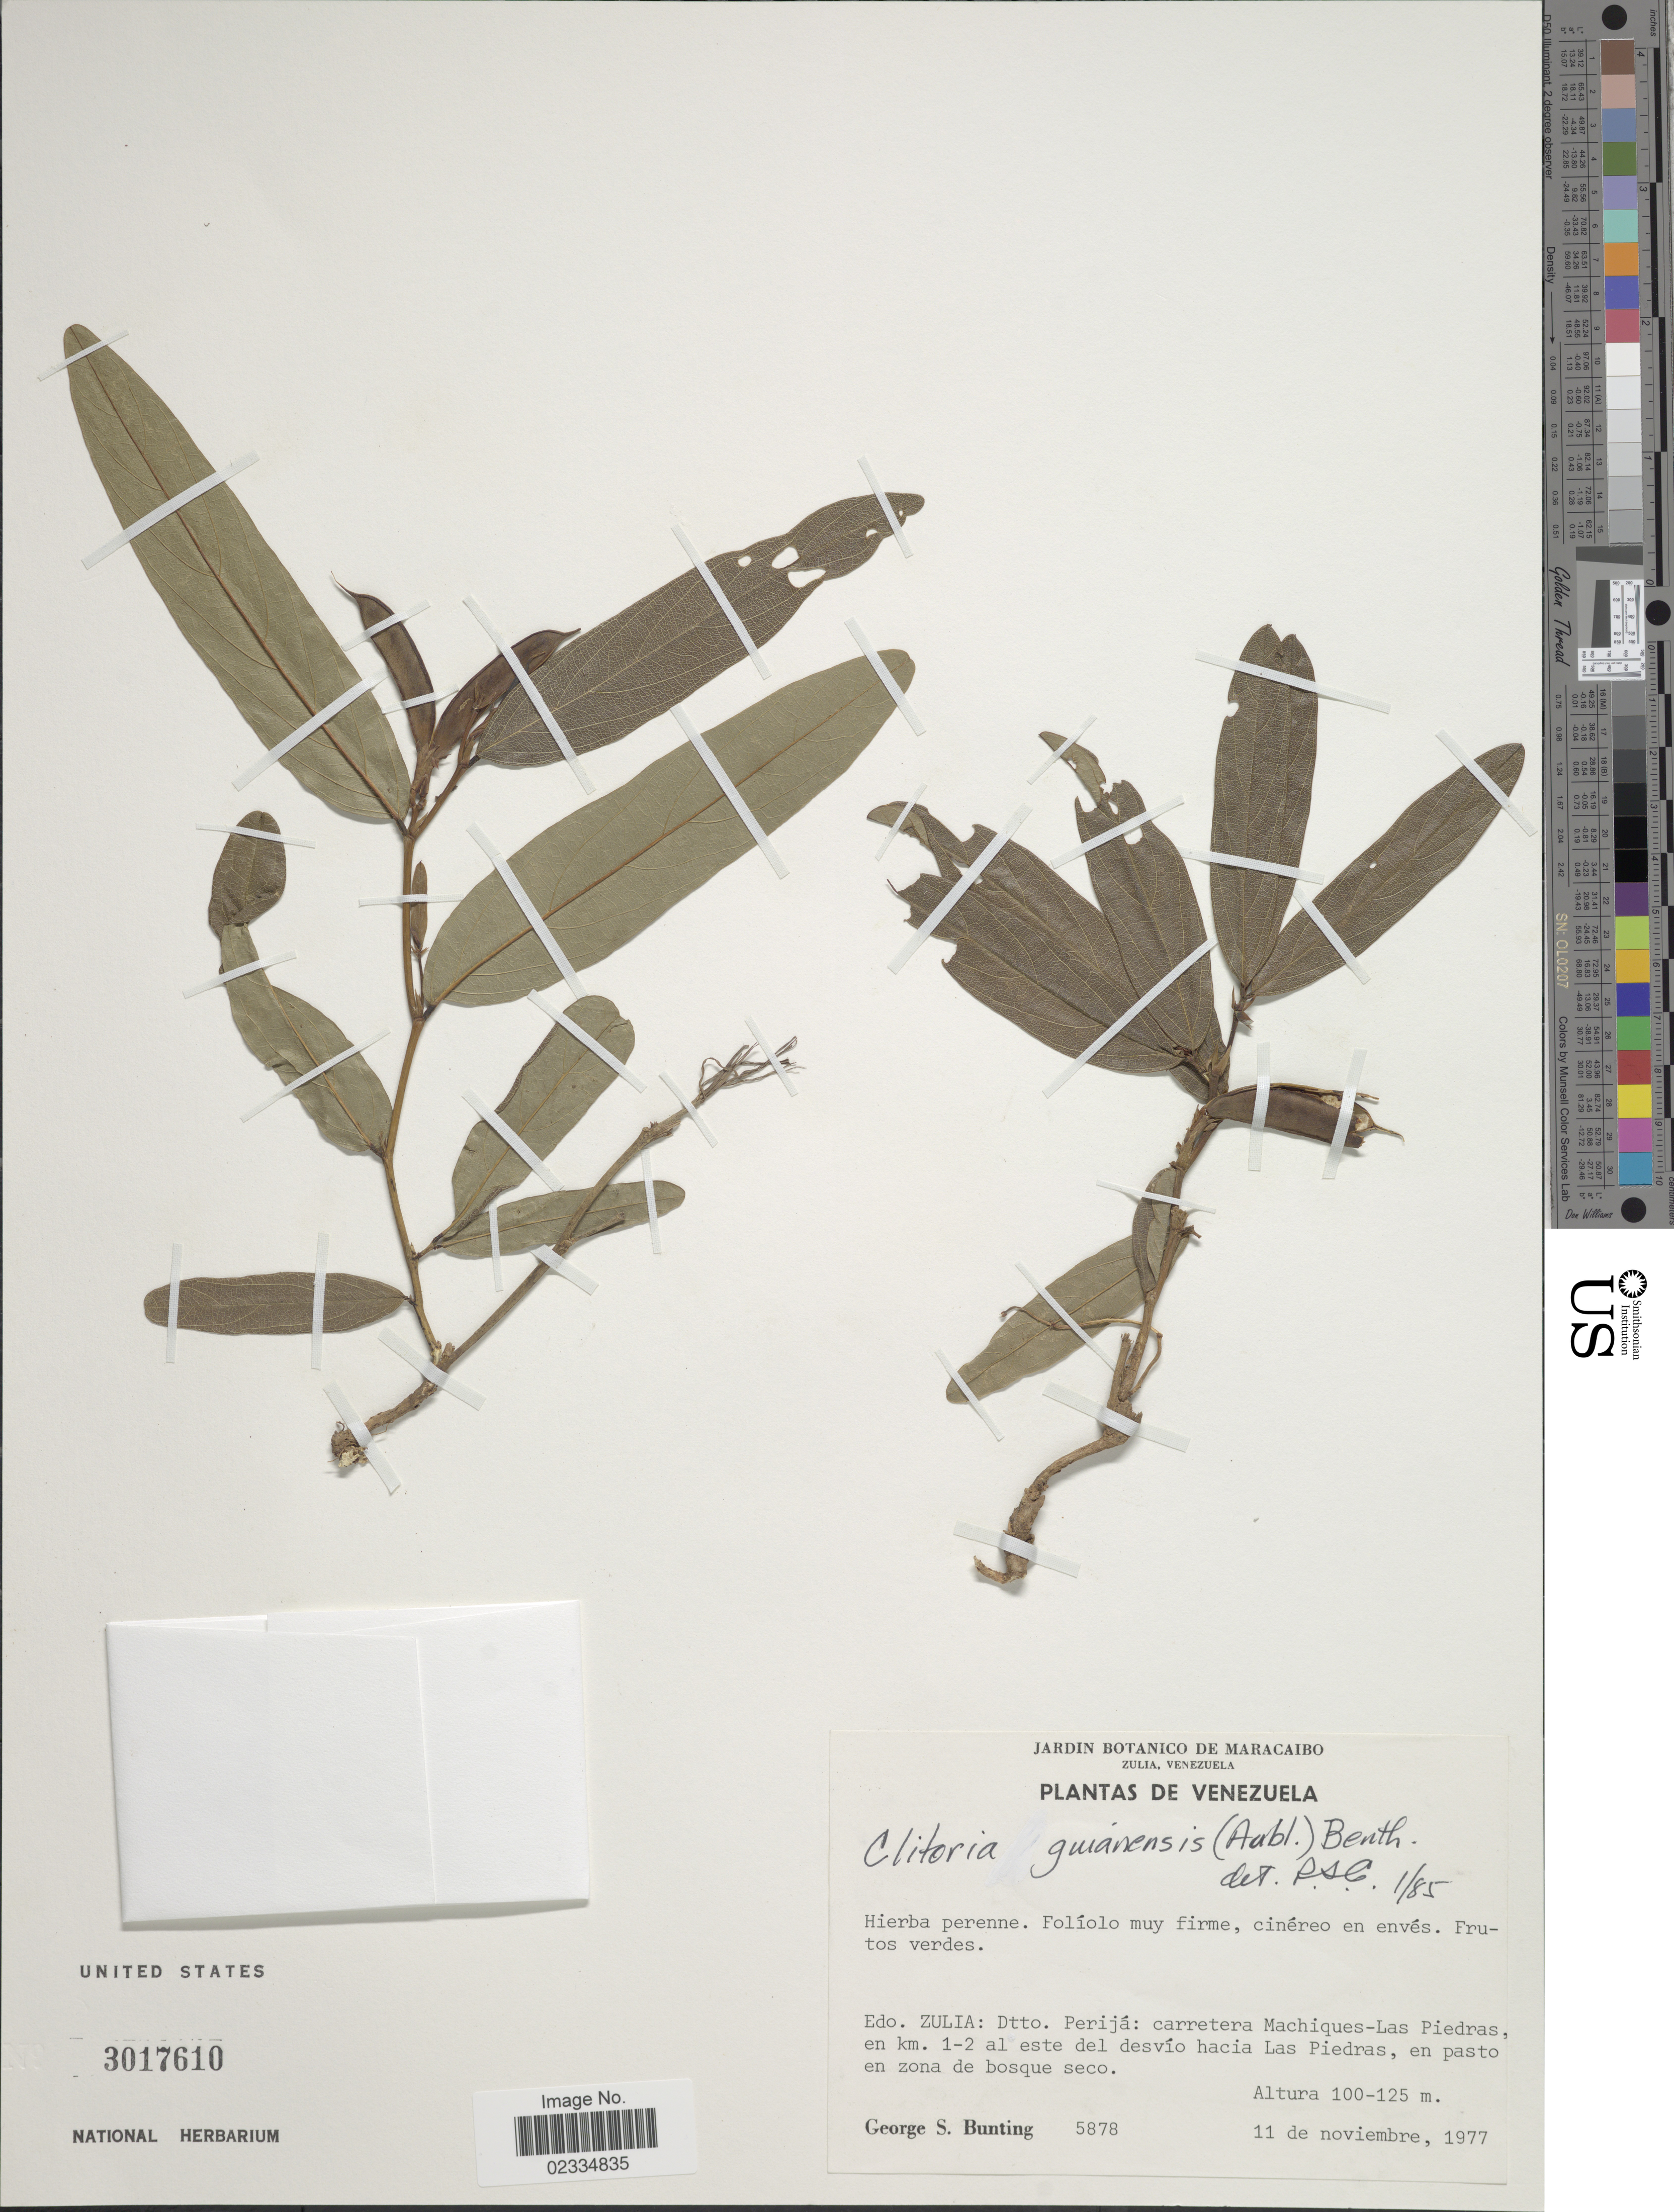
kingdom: Plantae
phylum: Tracheophyta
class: Magnoliopsida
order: Fabales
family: Fabaceae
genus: Clitoria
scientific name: Clitoria guianensis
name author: (Aubl.) Benth.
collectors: G. S. Bunting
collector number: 5878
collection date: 1977-11-11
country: Venezuela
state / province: Zulia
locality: Dtto. Perija, carretera Machiques-Las Piedras, en km 1-2 al este del desvio hacia Las Piedras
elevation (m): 100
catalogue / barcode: US 3017610